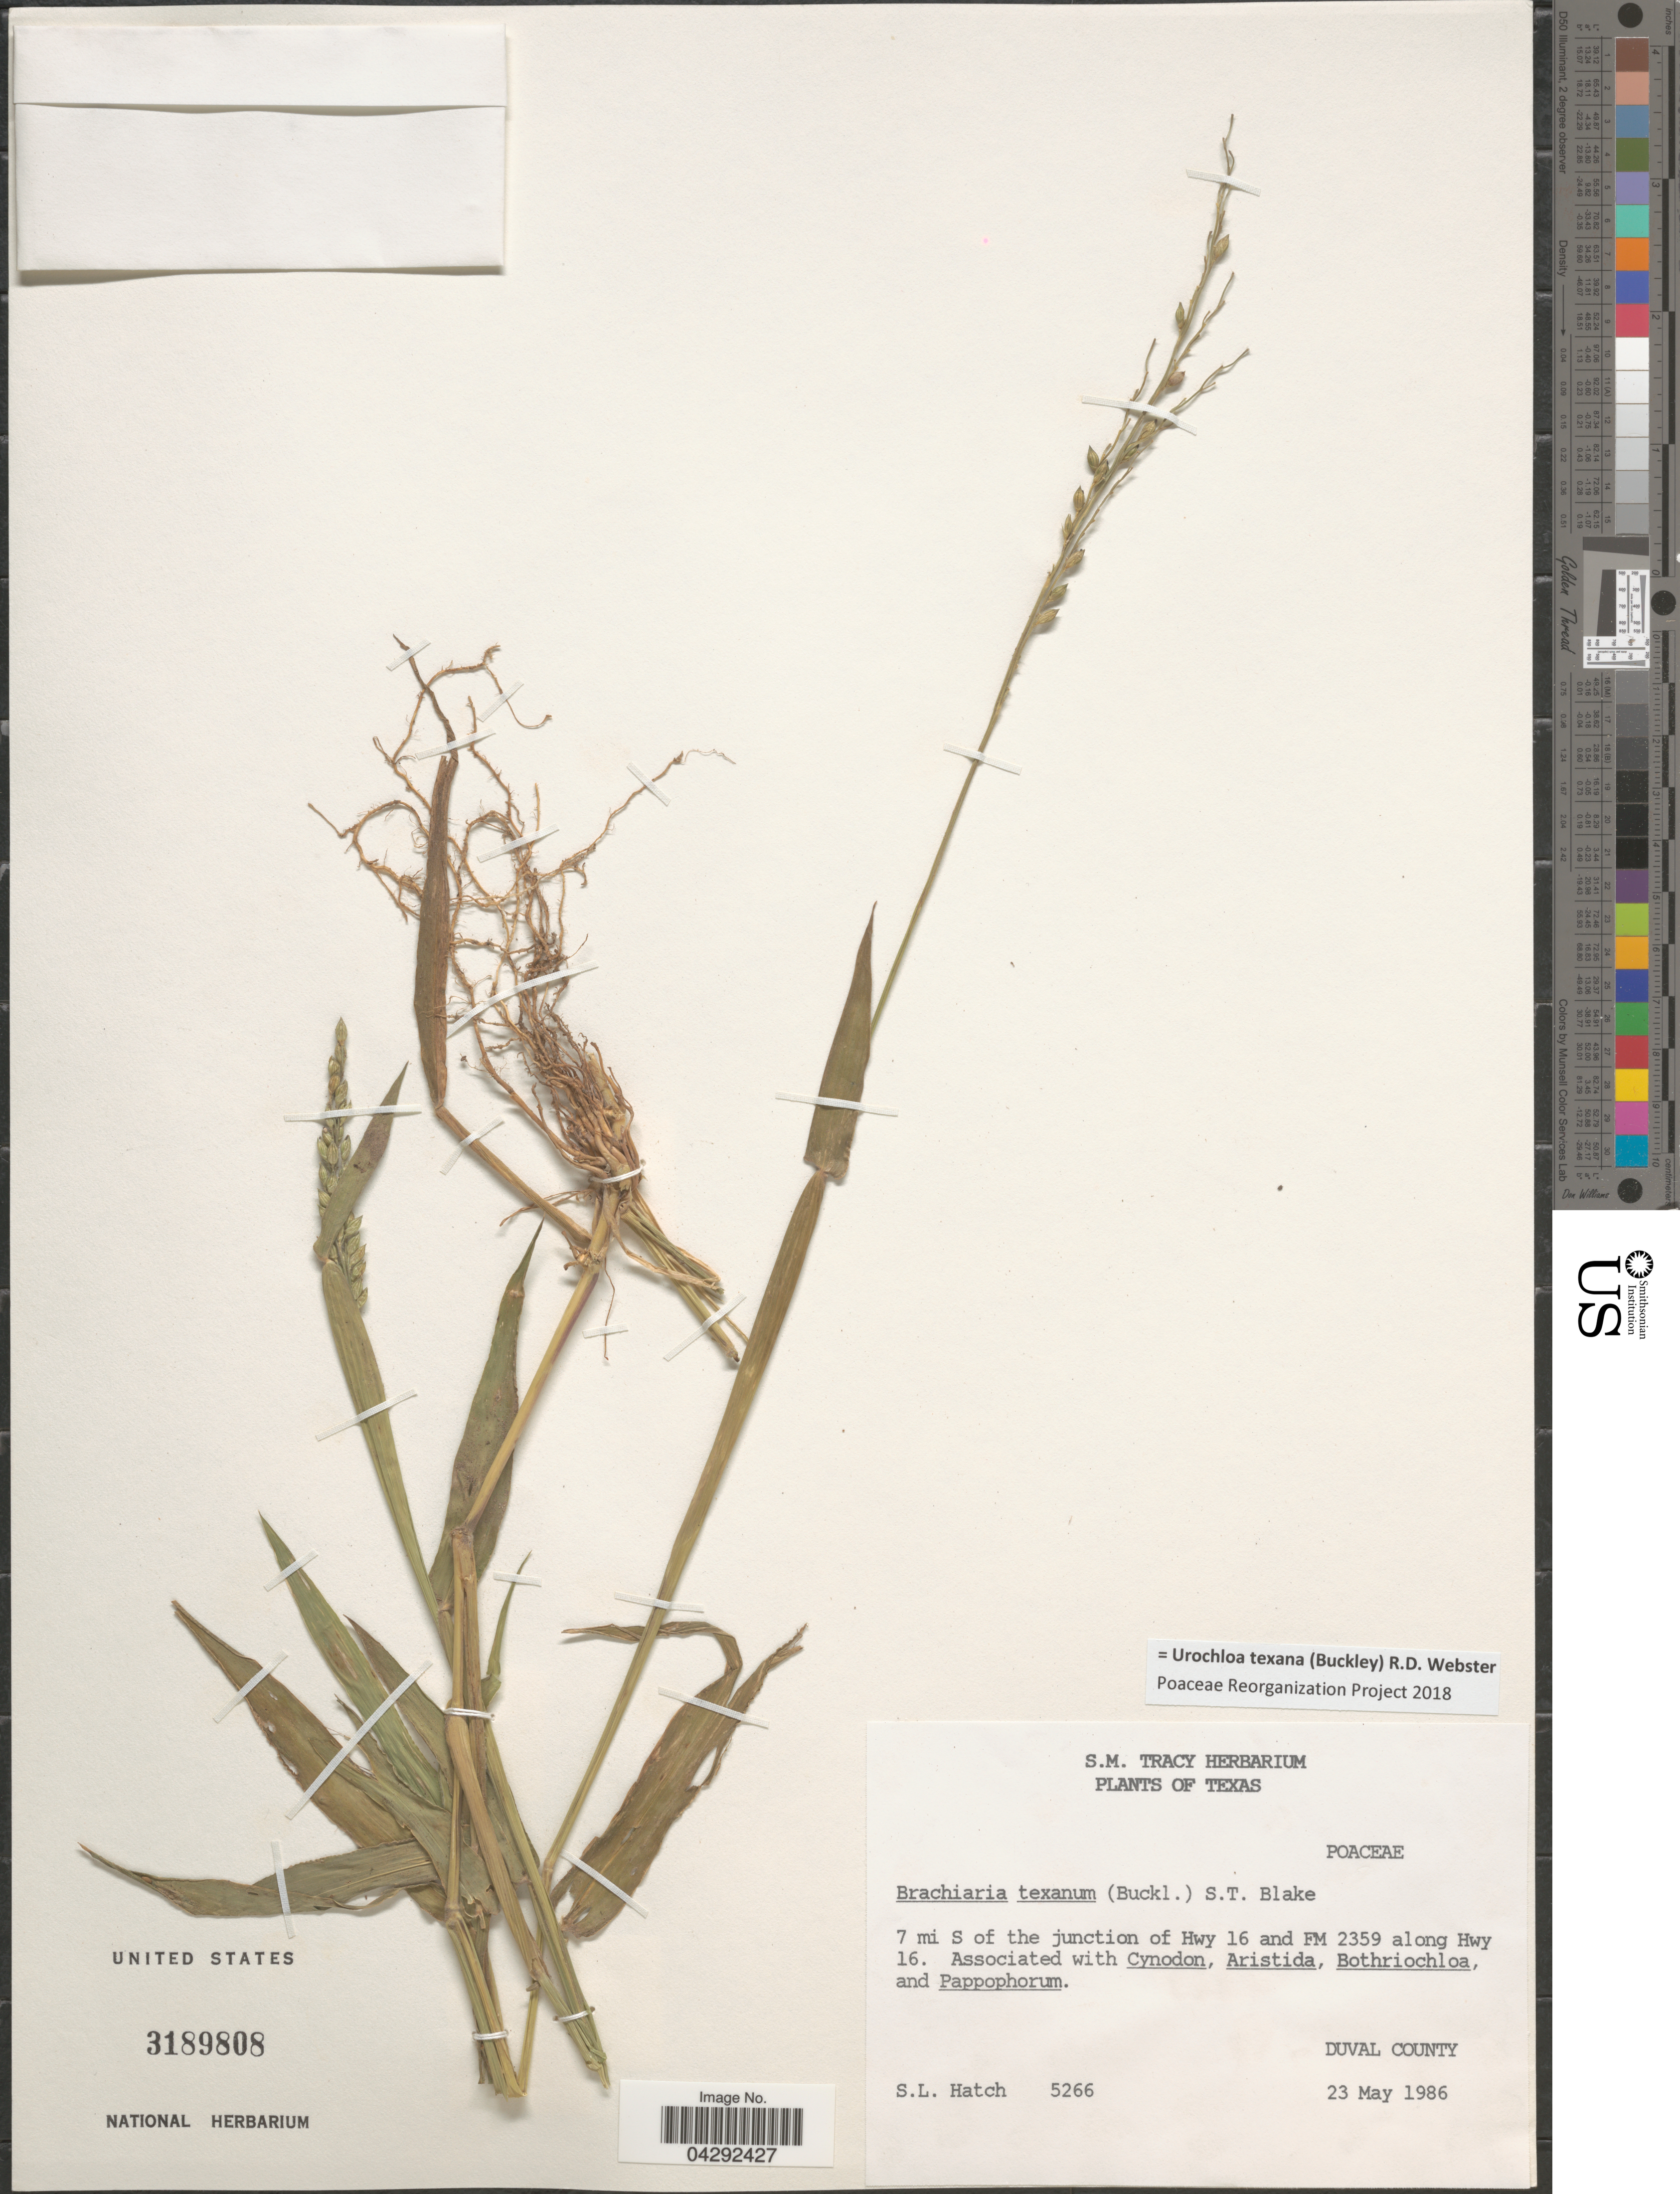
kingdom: Plantae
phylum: Tracheophyta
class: Liliopsida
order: Poales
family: Poaceae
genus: Urochloa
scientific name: Urochloa texana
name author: (Buckley) R.D. Webster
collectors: S. Hatch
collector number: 5266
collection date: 1986-05-23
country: United States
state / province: Texas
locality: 7 mi S of the junction of Hwy 16 and FM 2359 along Hwy 16. Duval County.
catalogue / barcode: US 3189808